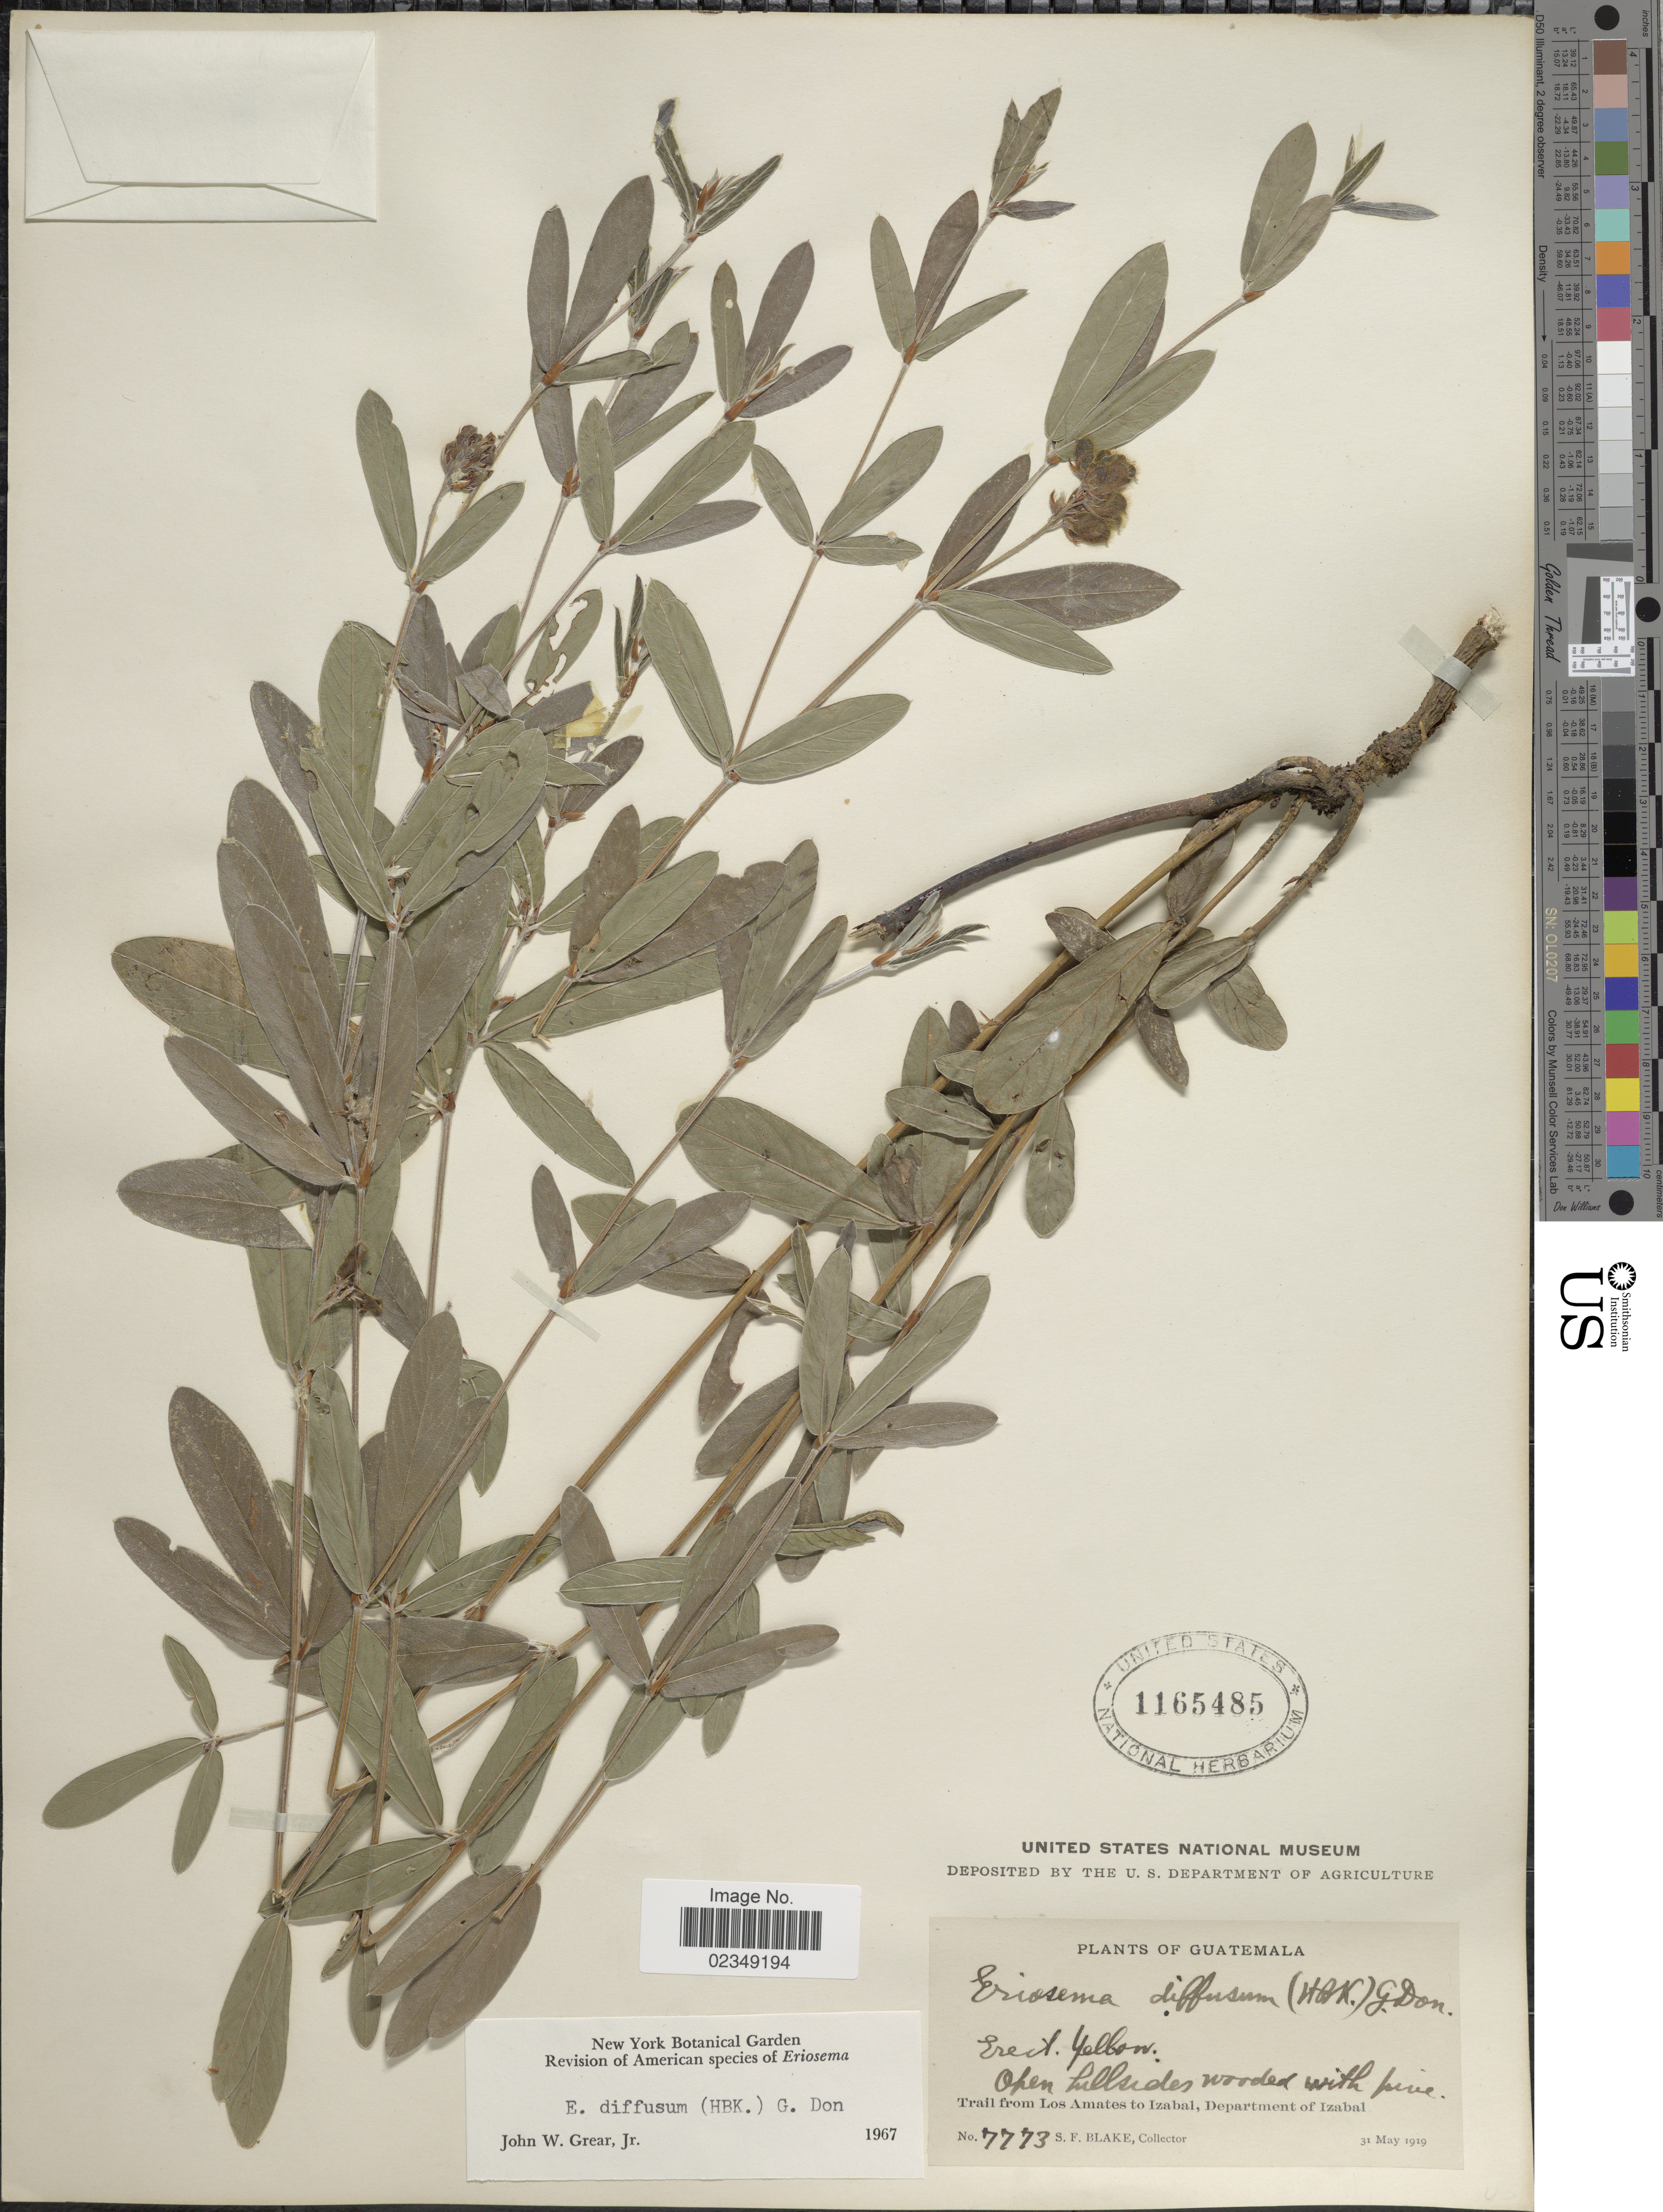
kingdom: Plantae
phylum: Tracheophyta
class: Magnoliopsida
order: Fabales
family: Fabaceae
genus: Eriosema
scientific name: Eriosema diffusum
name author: (Kunth) G. Don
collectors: S. Blake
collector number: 7773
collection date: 1919-05-31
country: Guatemala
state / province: Izabal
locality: Trail from Los Amates to Izabal, Department of Izabal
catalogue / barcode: US 1165485